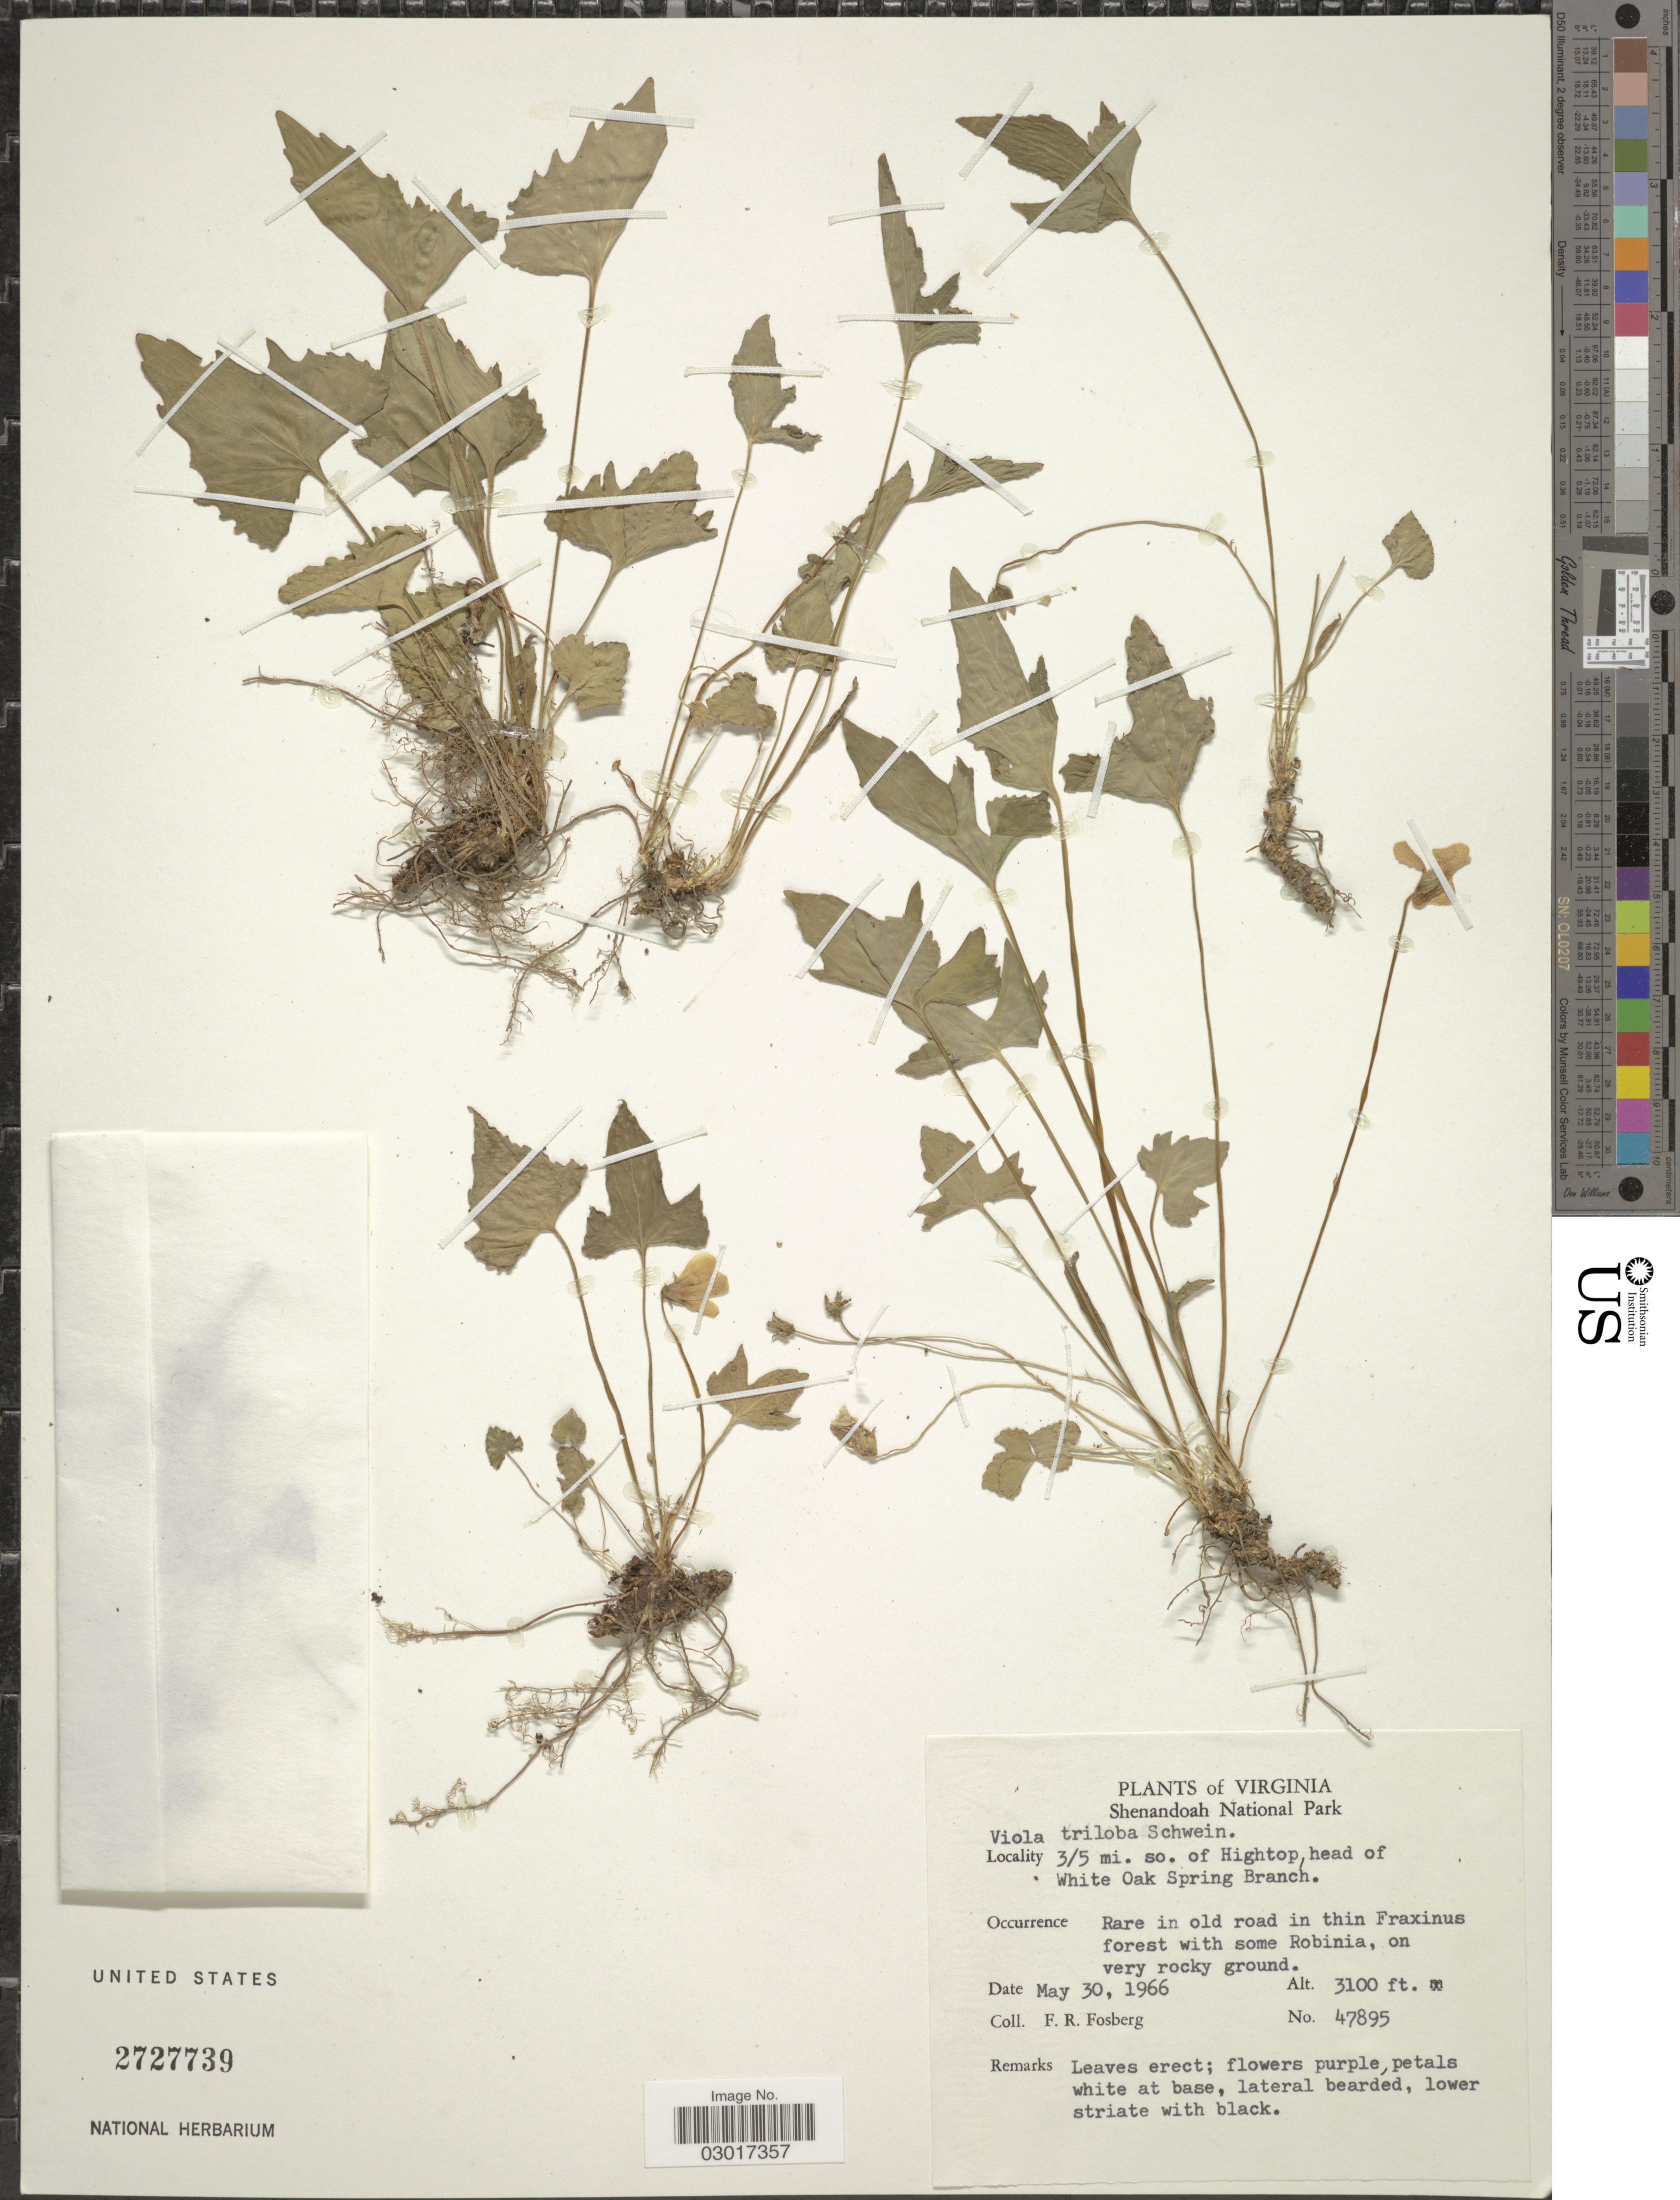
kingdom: Plantae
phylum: Tracheophyta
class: Magnoliopsida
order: Malpighiales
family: Violaceae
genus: Viola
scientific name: Viola triloba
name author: Schwein.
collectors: F. R. Fosberg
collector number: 47895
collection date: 1966-05-30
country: United States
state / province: Virginia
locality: Shenandoah National Park, 3/5. so. of Hightop, head of White Oak Spring Branch.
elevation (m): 945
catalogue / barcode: US 2727739